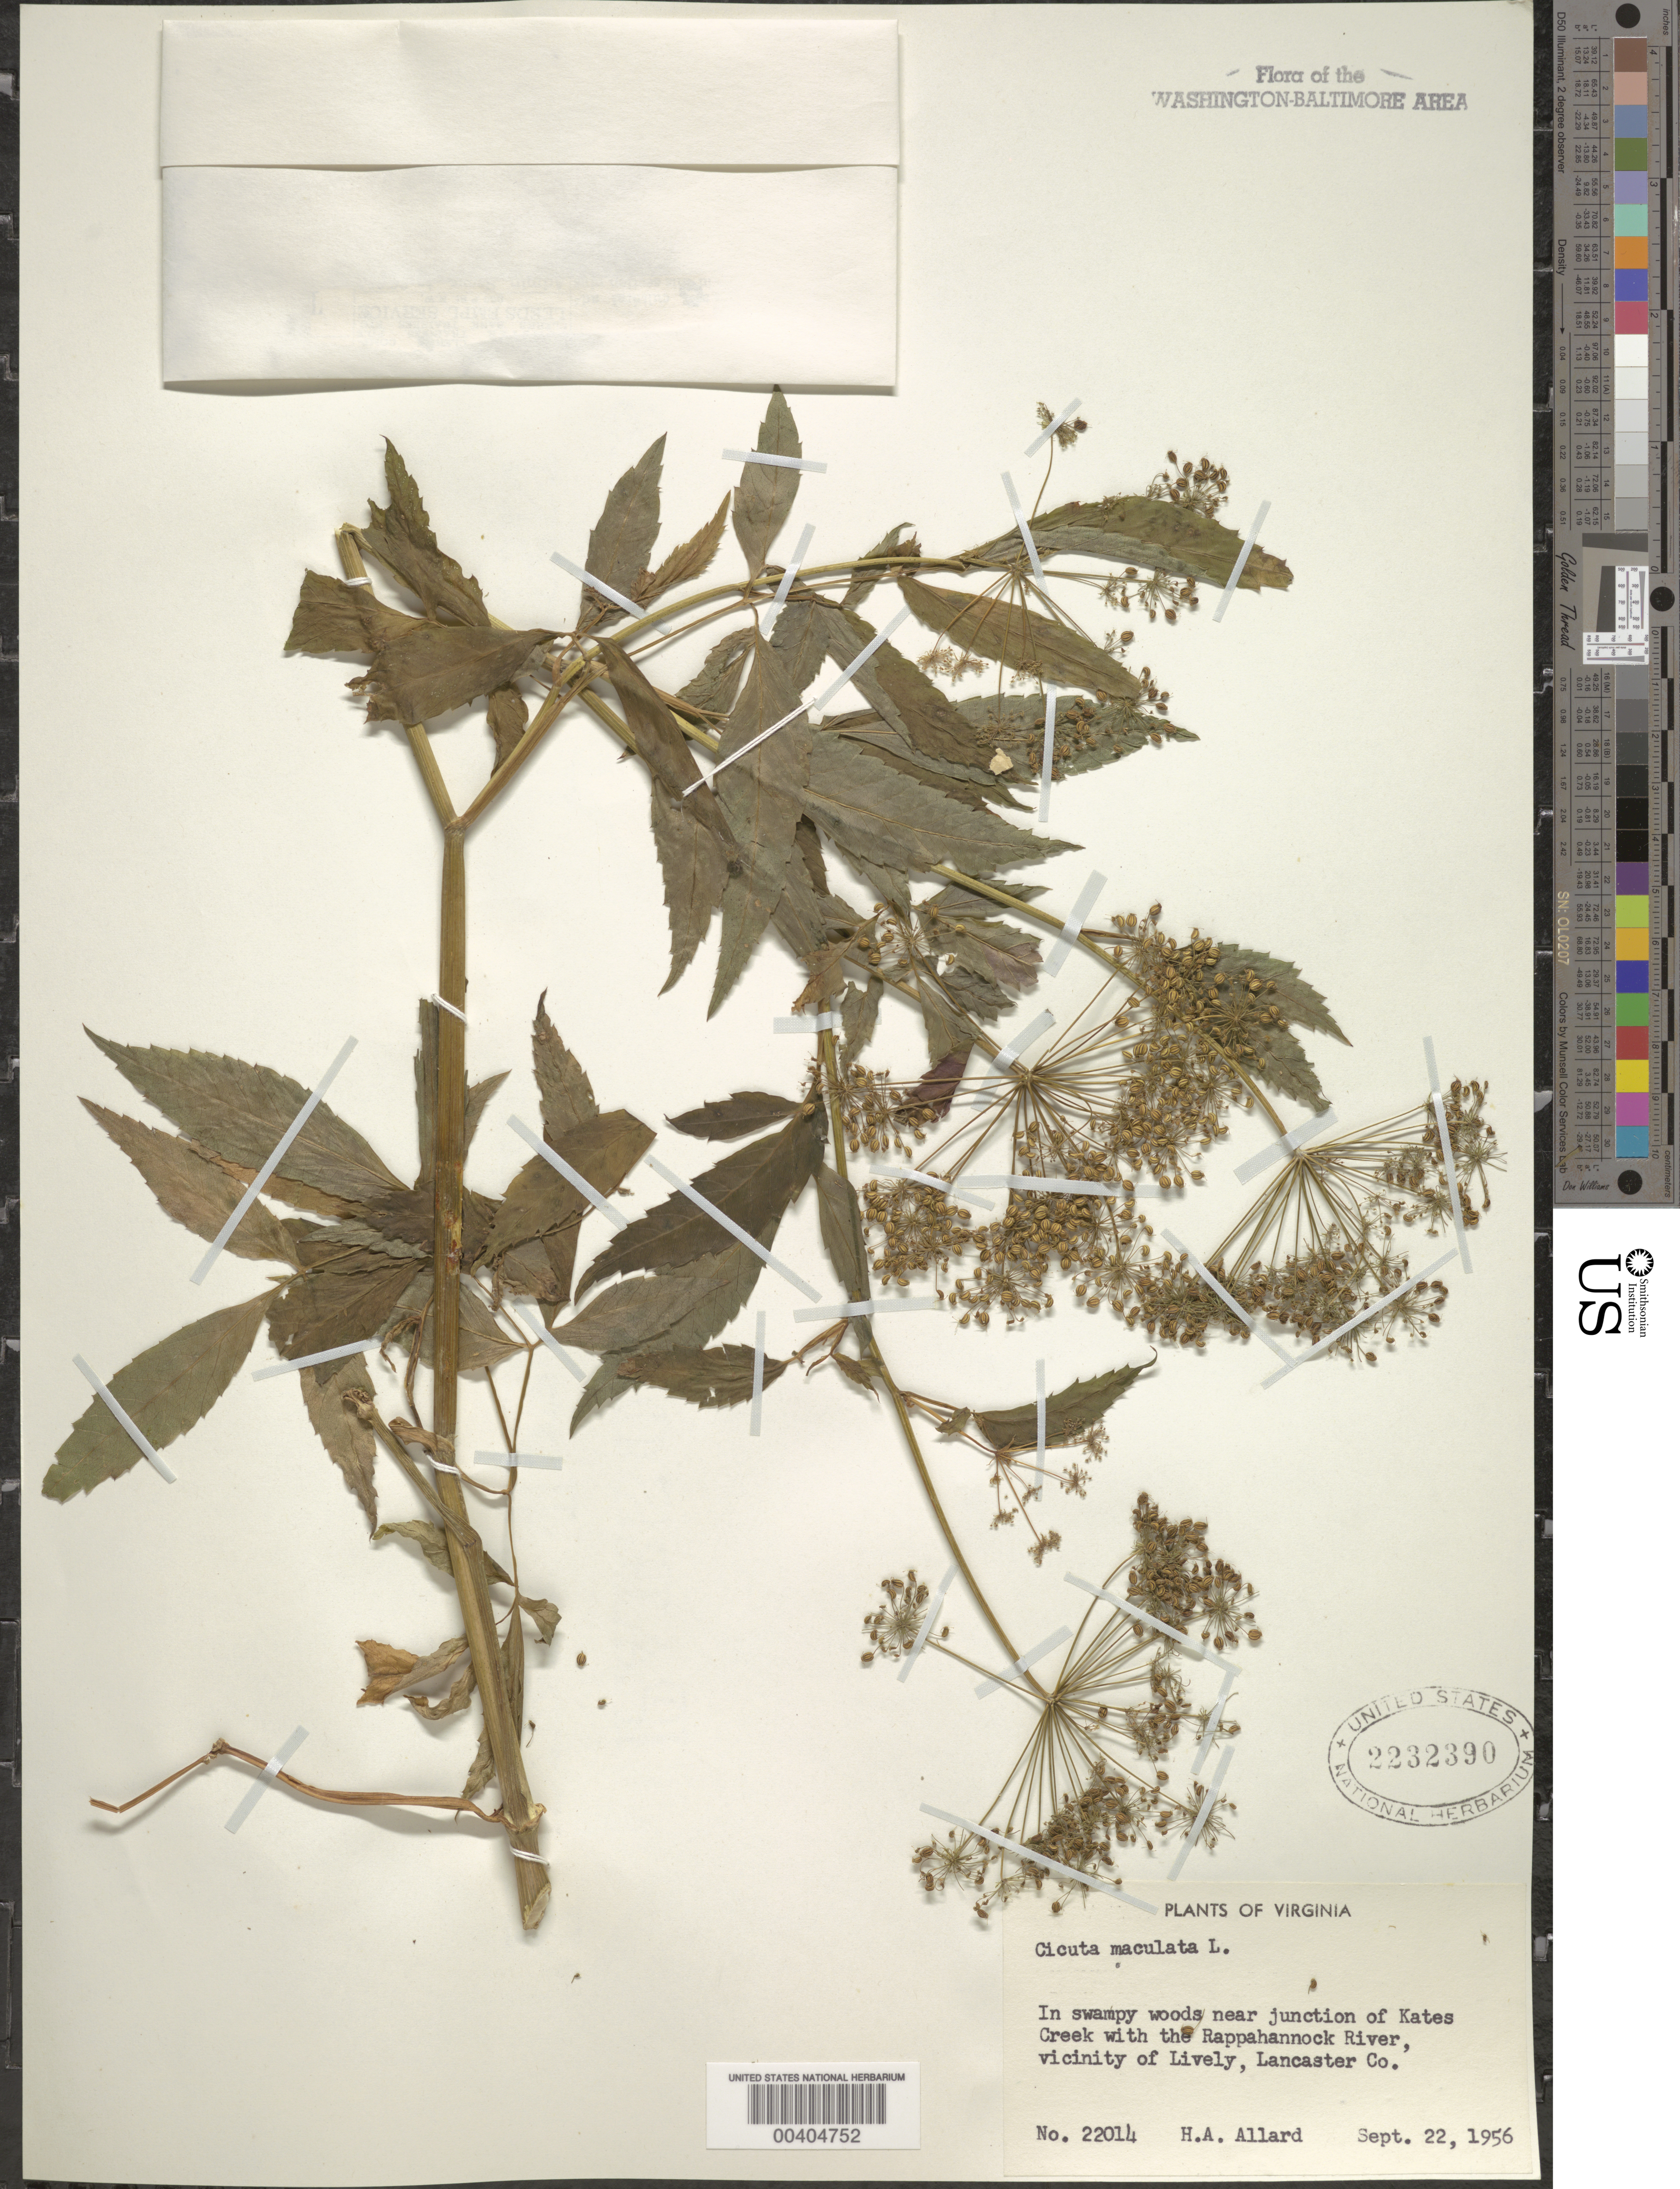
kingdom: Plantae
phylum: Tracheophyta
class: Magnoliopsida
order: Apiales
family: Apiaceae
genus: Cicuta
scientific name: Cicuta maculata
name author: L.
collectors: H. A. Allard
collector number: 22014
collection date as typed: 22 Sep 1956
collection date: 1956-09-22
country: United States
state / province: Virginia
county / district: Lancaster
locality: junction Kates Creek with Rappahannock River, Lively vicinity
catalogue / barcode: US 2232390